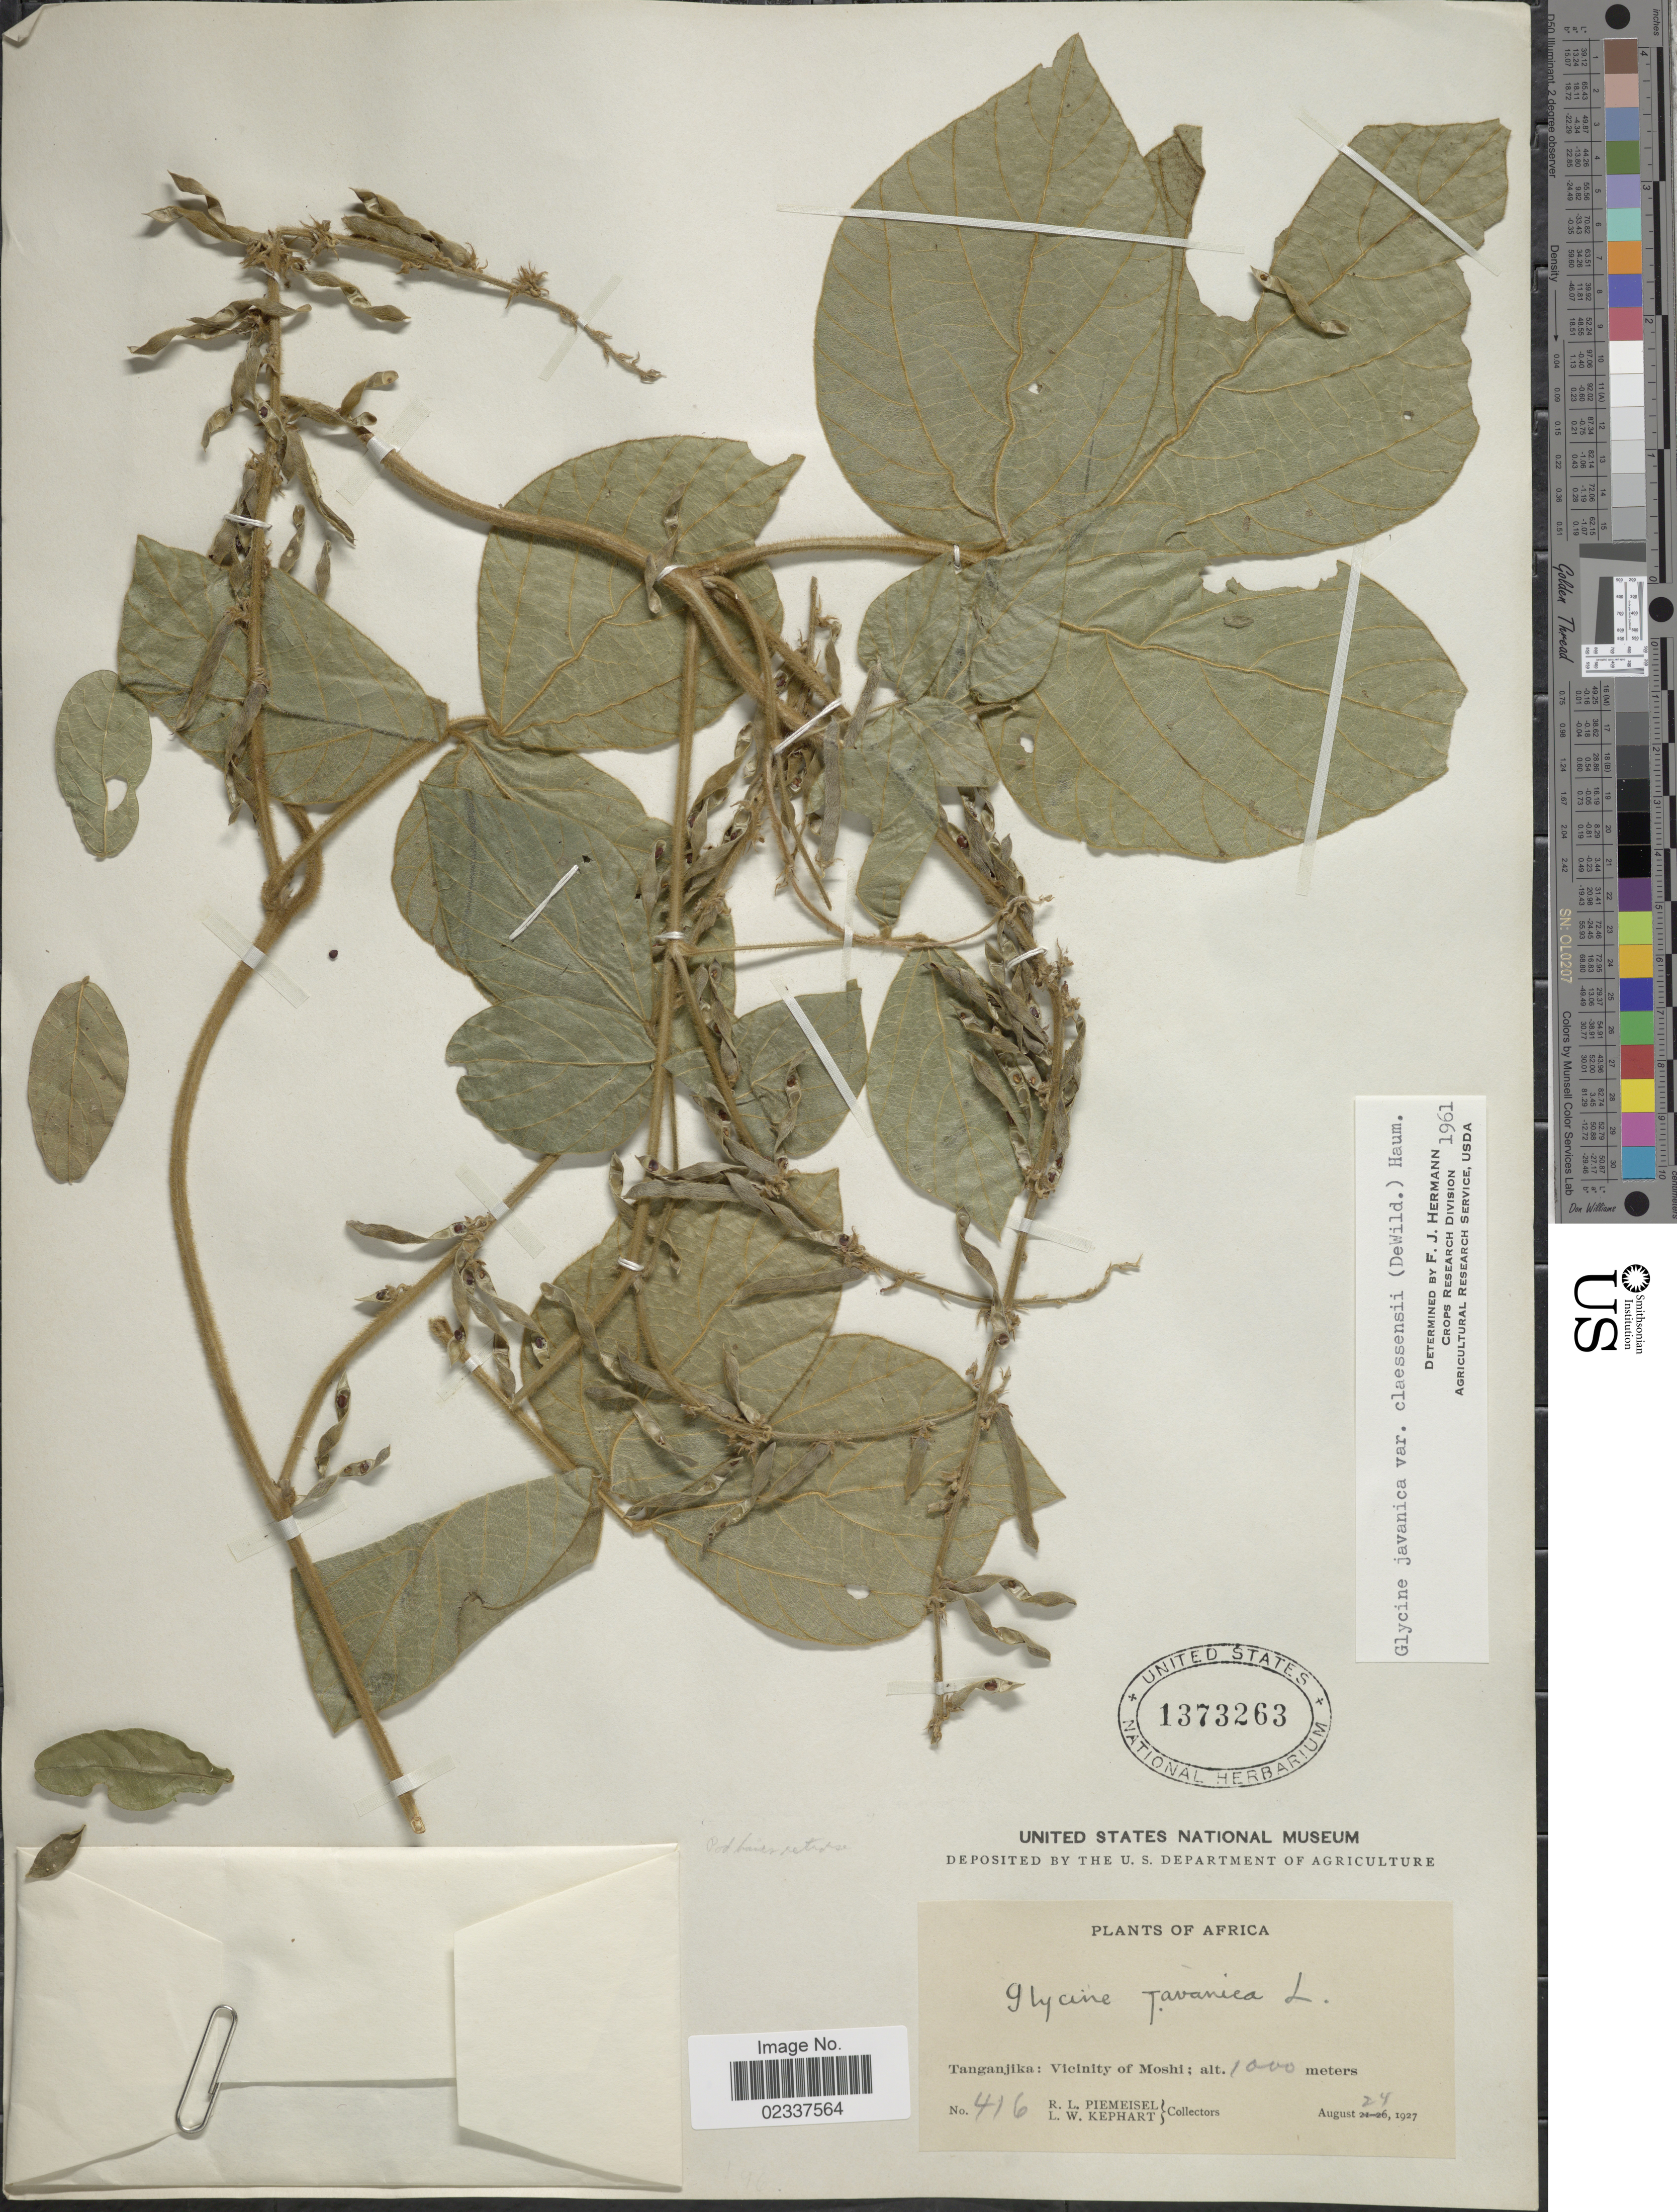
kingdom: Plantae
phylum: Tracheophyta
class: Magnoliopsida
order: Fabales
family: Fabaceae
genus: Glycine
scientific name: Glycine javanica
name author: L.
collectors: R. L. Piemeisel & L. W. Kephart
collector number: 416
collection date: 1927-08-24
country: Tanzania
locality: Tanganjika: Vicinity of Moshi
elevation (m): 1000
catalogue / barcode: US 1373263